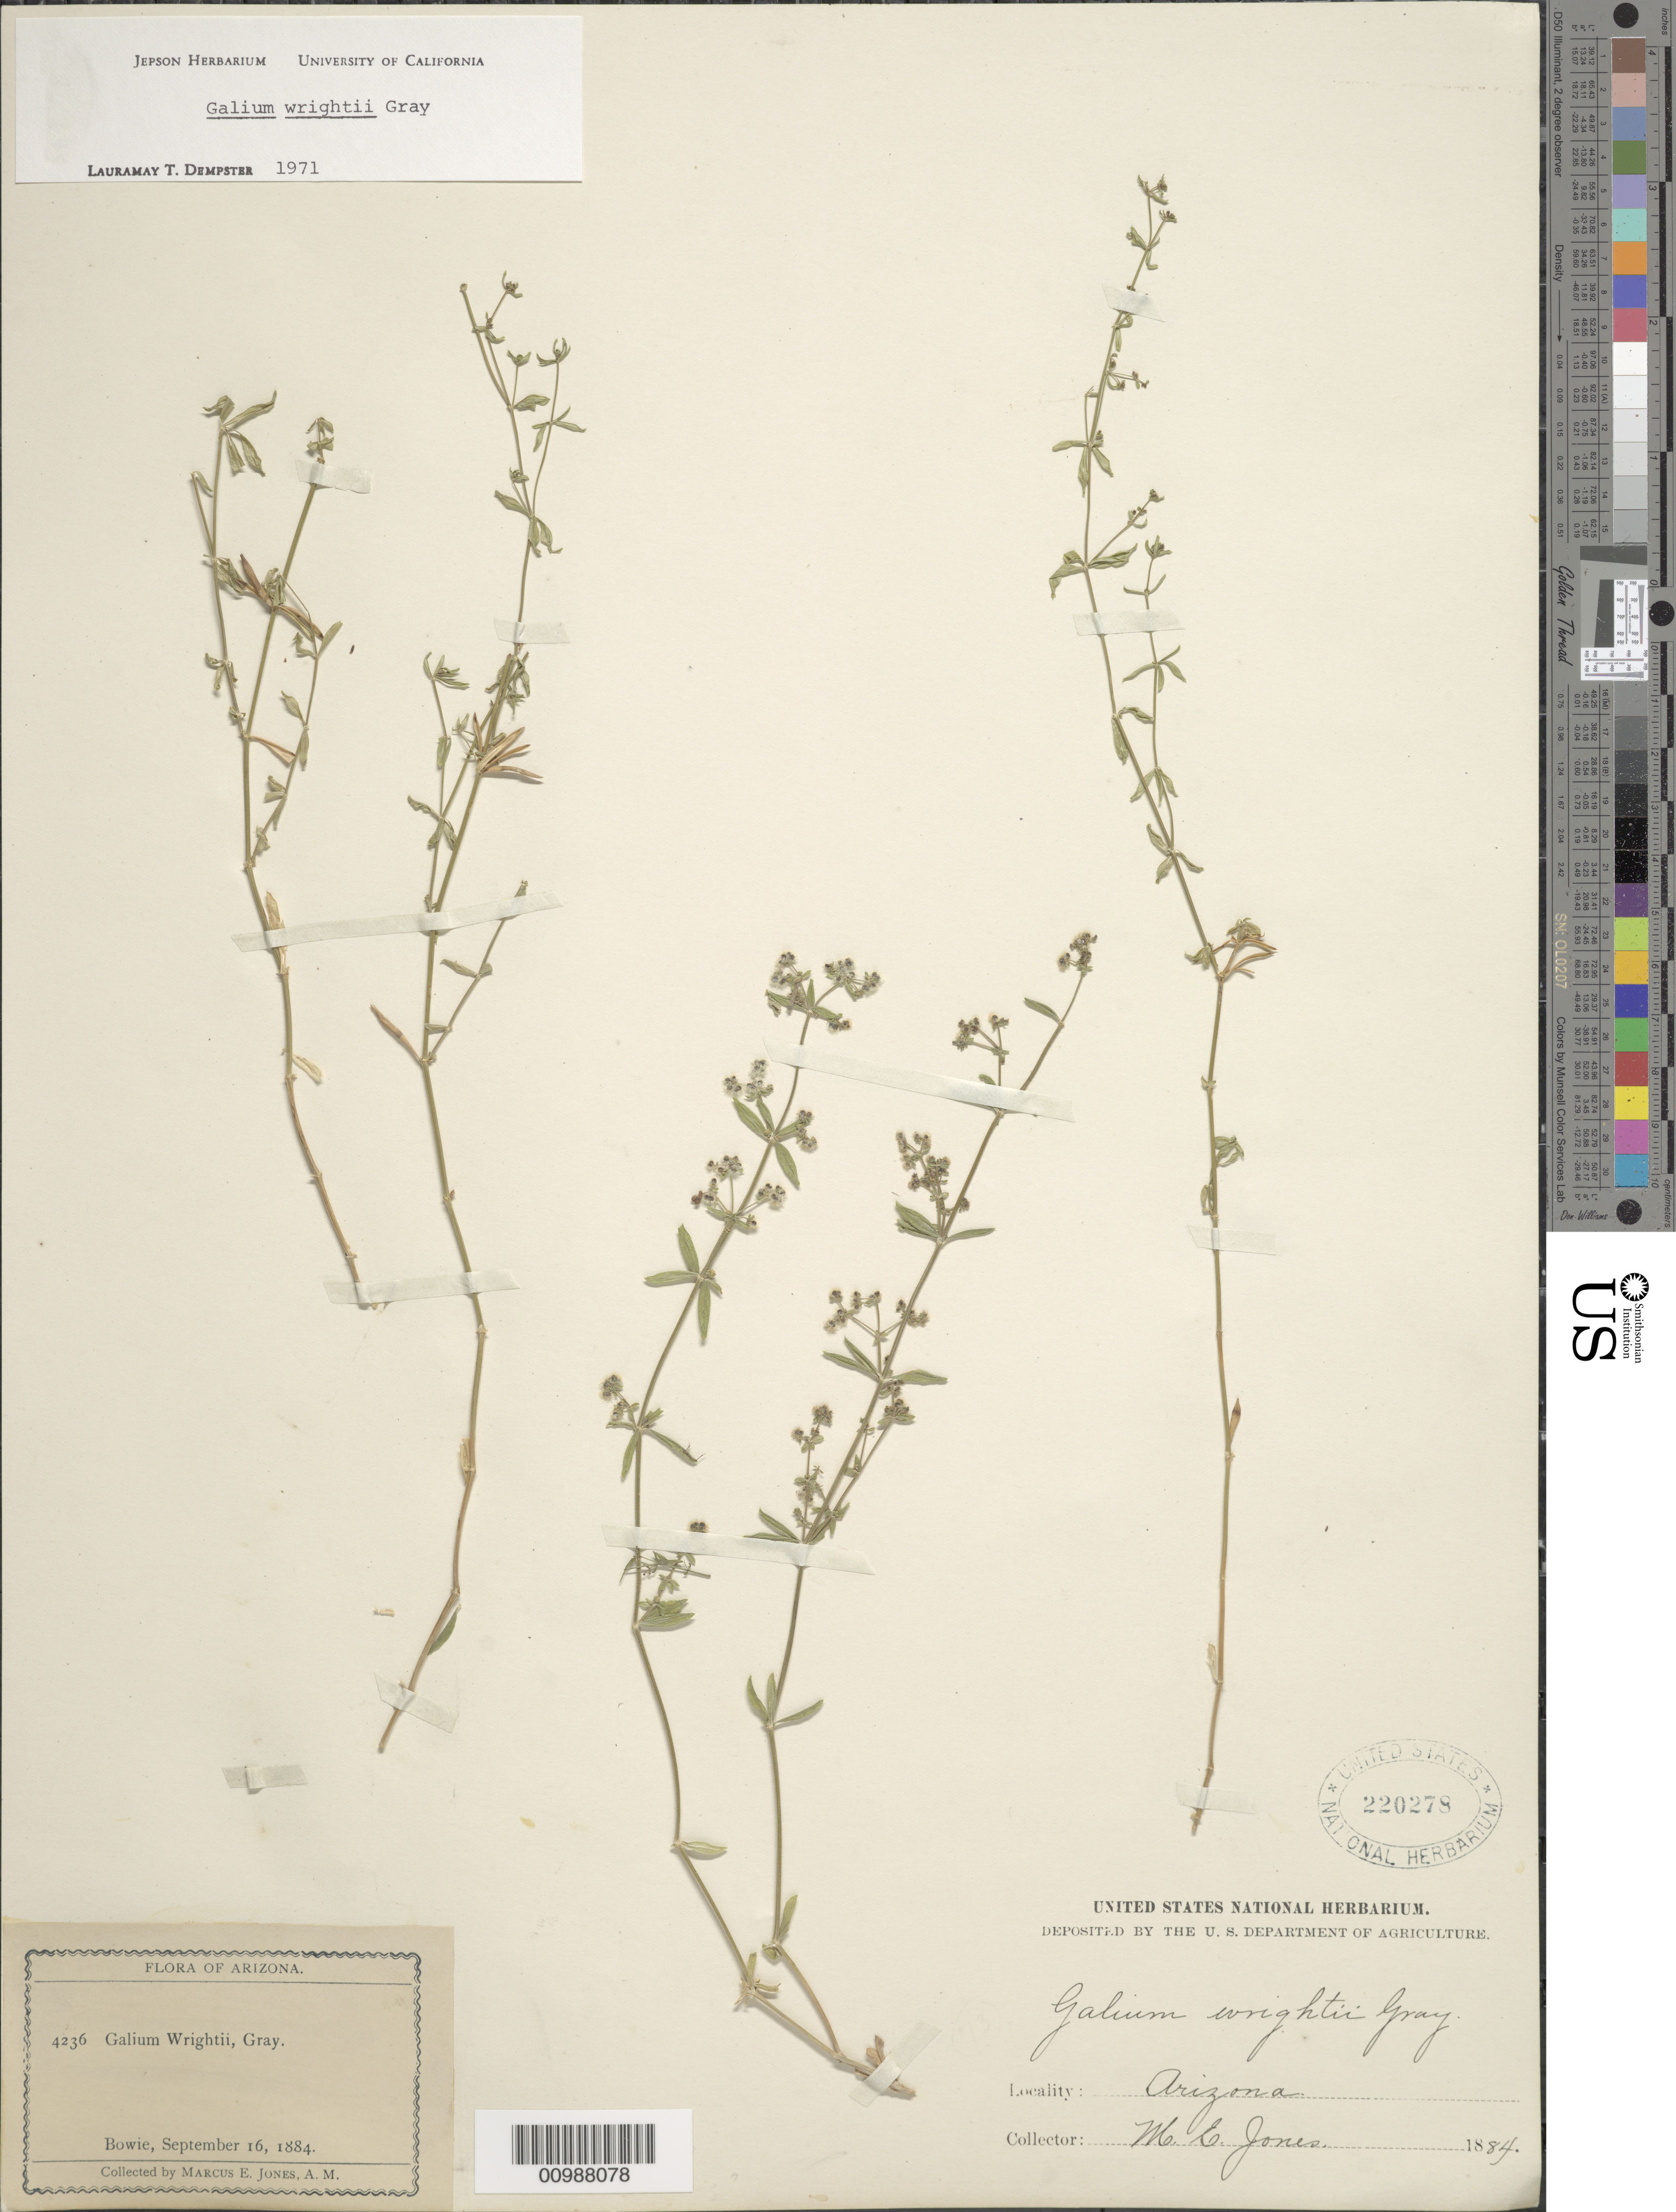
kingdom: Plantae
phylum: Tracheophyta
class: Magnoliopsida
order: Gentianales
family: Rubiaceae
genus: Galium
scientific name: Galium wrightii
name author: A. Gray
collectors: M. E. Jones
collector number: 4236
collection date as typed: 16 Sep 1884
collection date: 1884-09-16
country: United States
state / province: Arizona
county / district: Cochise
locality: Bowie.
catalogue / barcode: US 220278